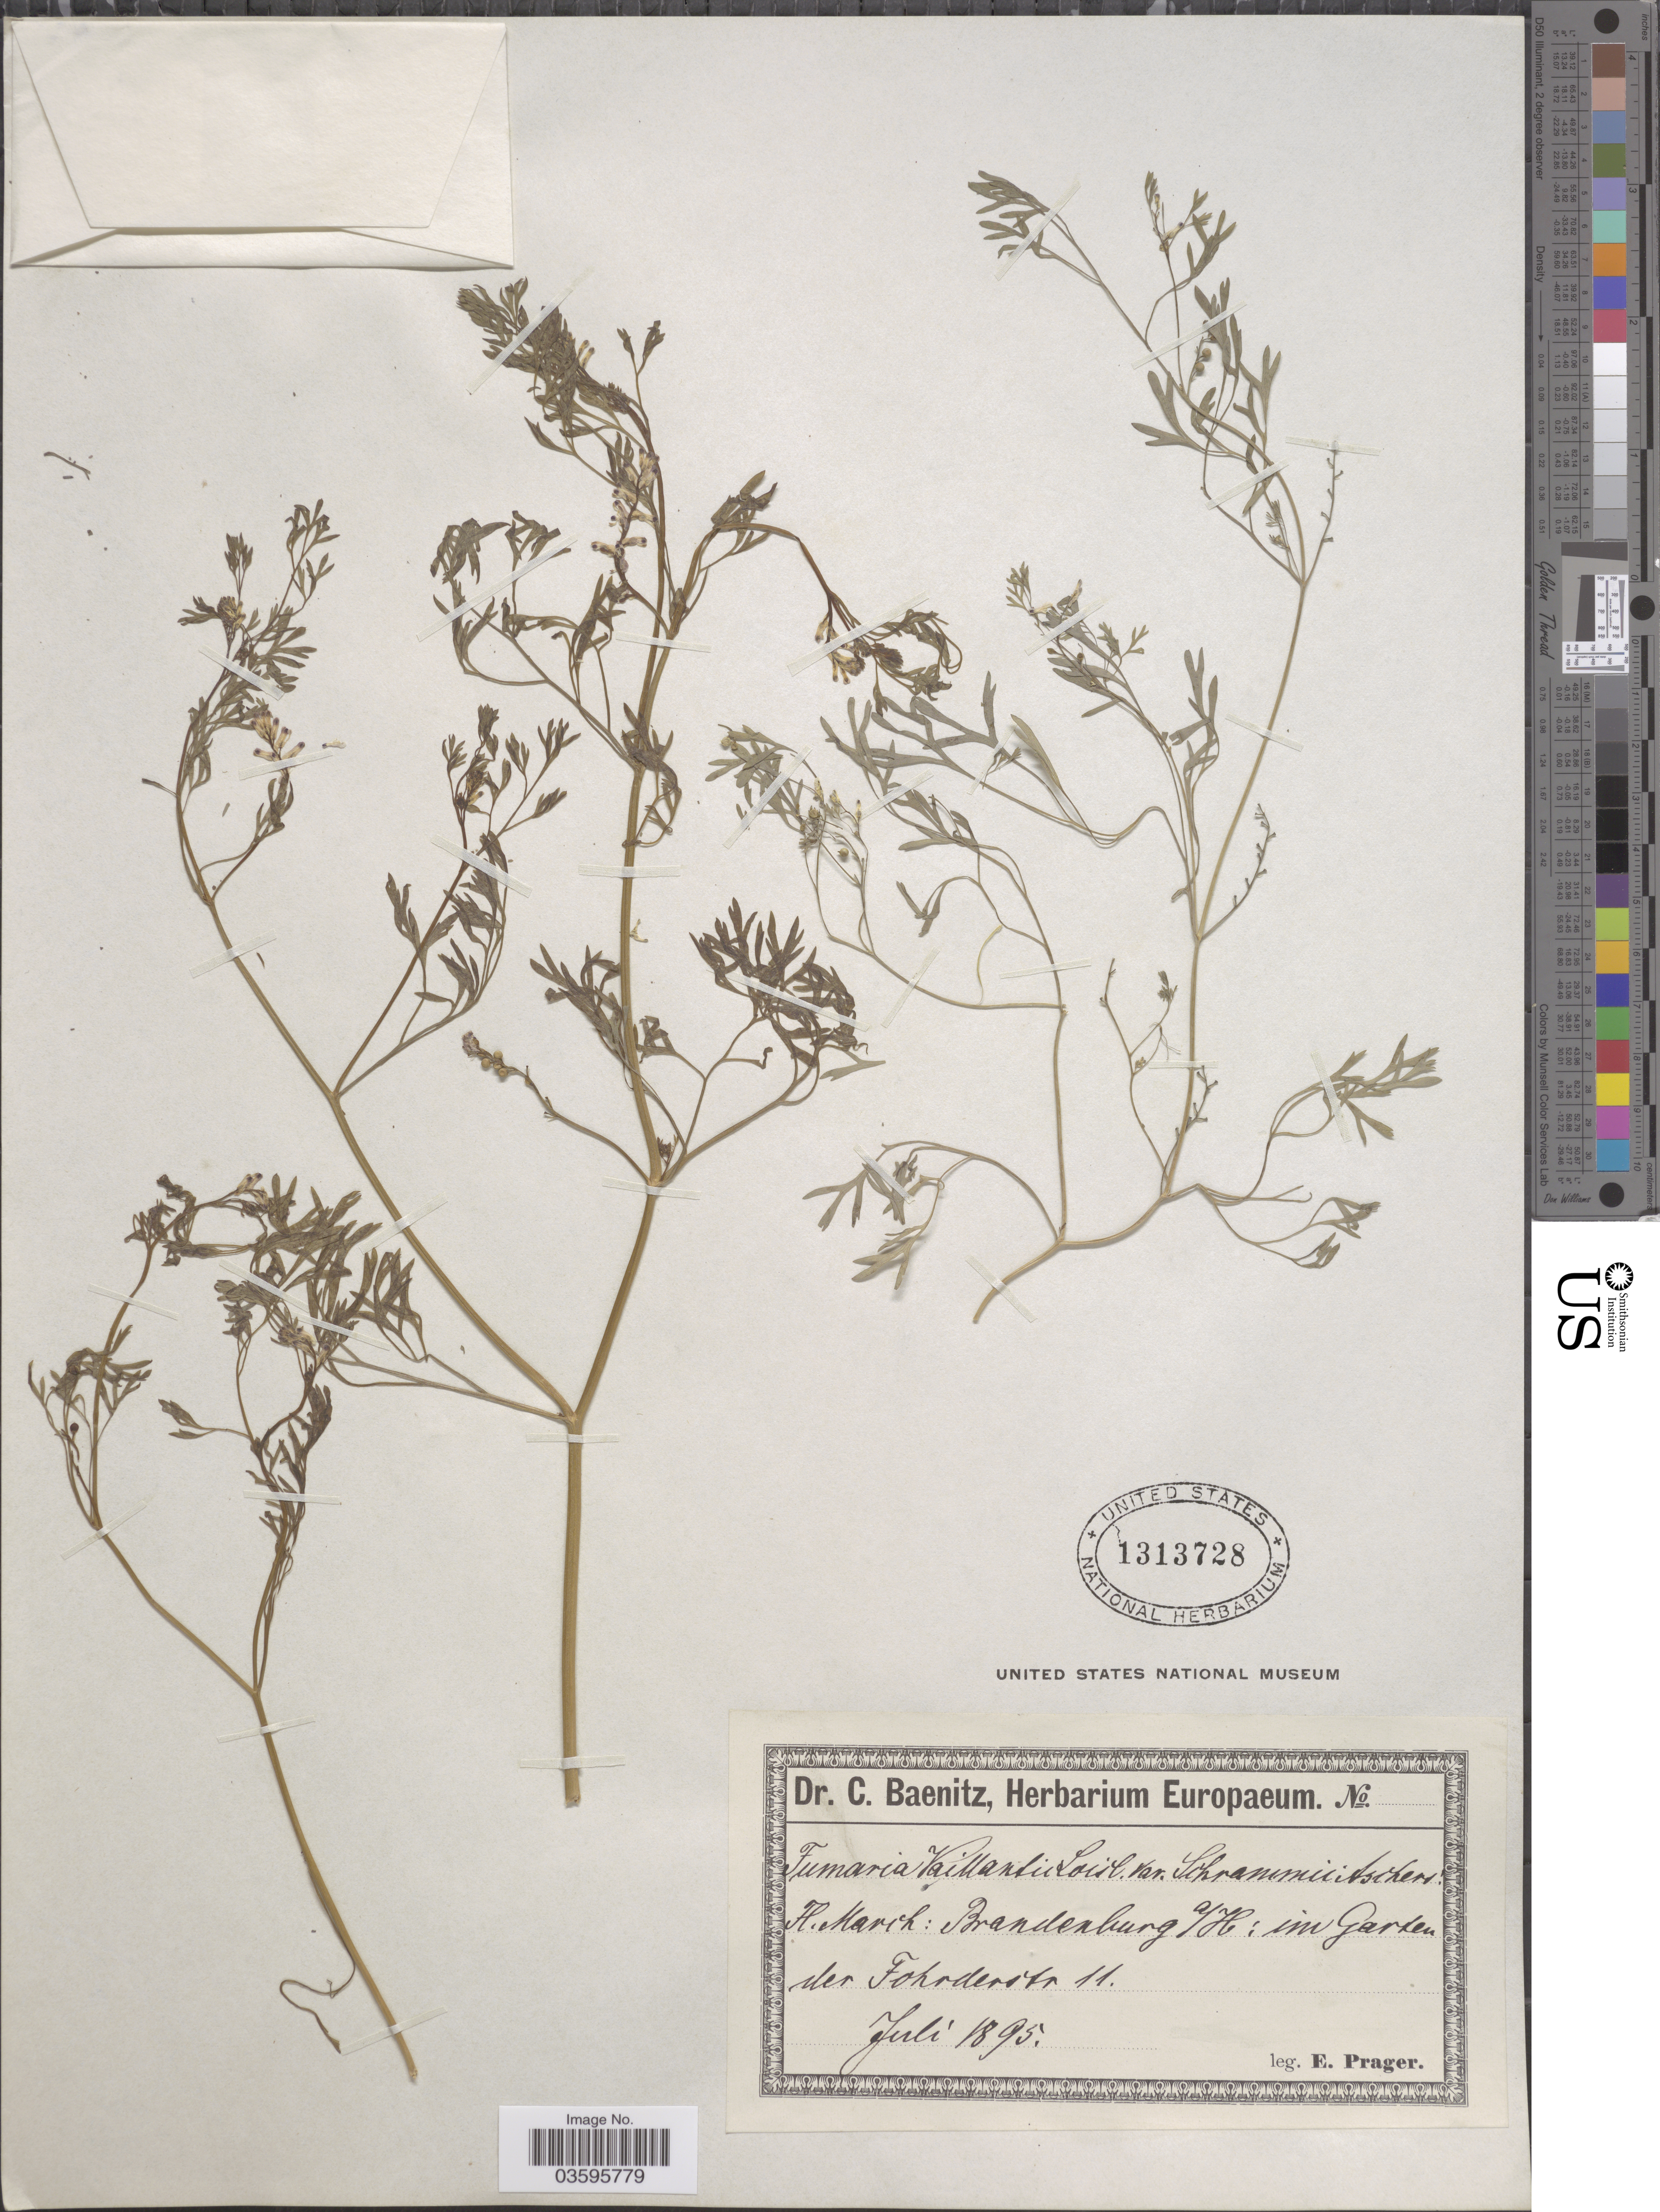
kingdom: Plantae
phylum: Tracheophyta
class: Magnoliopsida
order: Ranunculales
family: Papaveraceae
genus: Fumaria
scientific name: Fumaria vaillantii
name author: Loisel.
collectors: E. Prager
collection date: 1895-07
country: Germany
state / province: Brandenburg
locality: Fl. Marck: Brandenburg a/ H [interpreted]: im Garten der Fohrderstr 11.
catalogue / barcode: US 1313728